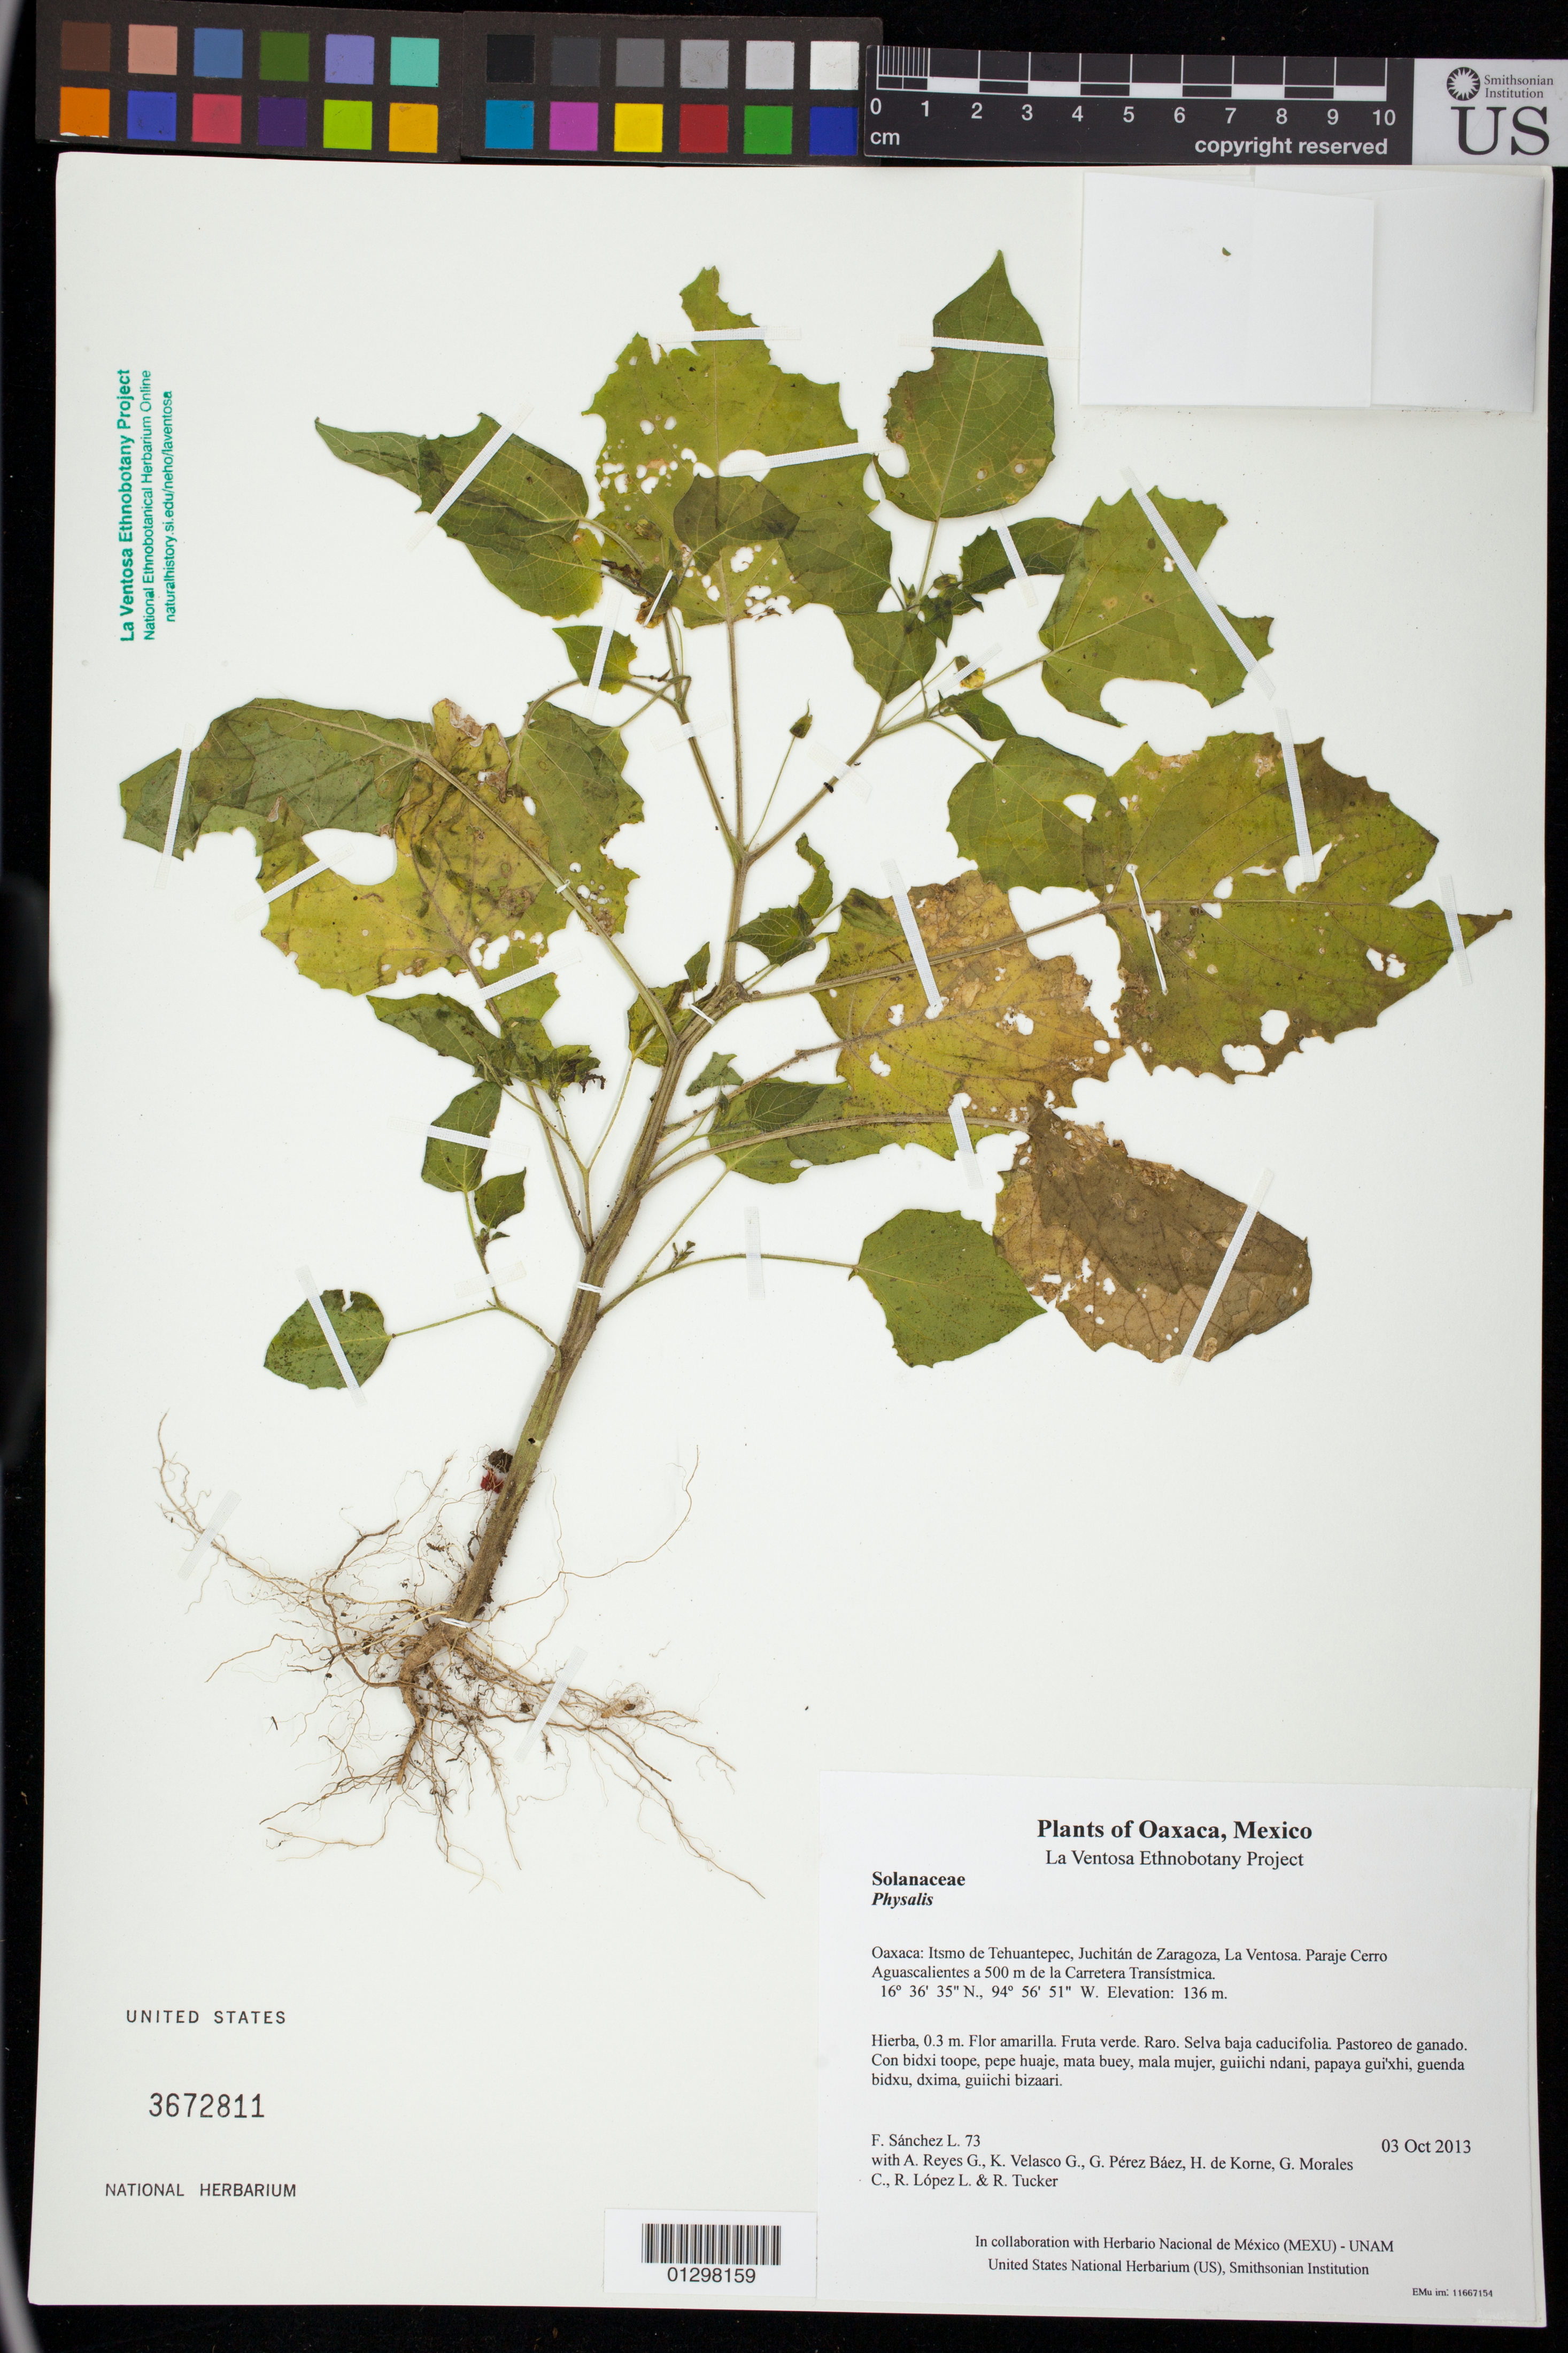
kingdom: Plantae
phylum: Tracheophyta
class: Magnoliopsida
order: Solanales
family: Solanaceae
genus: Physalis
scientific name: Physalis pubescens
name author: L.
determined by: Velasco G., Kenia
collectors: F. Sánchez L., A. Reyes G., K. Velasco G., G. Pérez Báez, H. de Korne, G. Morales C., R. López L. & R. Tucker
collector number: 73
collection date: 2013-10-03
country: Mexico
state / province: Oaxaca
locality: Itsmo de Tehuantepec, Juchitán de Zaragoza, La Ventosa. Paraje Cerro Aguascalientes a 500 m de la Carretera Transístmica.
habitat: Selva baja caducifolia. Pastoreo de ganado.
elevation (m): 136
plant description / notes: MEXU, SERO, US; Ghixi bandaga. 0.3 m. Guie' naguchi. Cuaananaxhi naga'. Nadxunu'.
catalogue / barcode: US 3672811